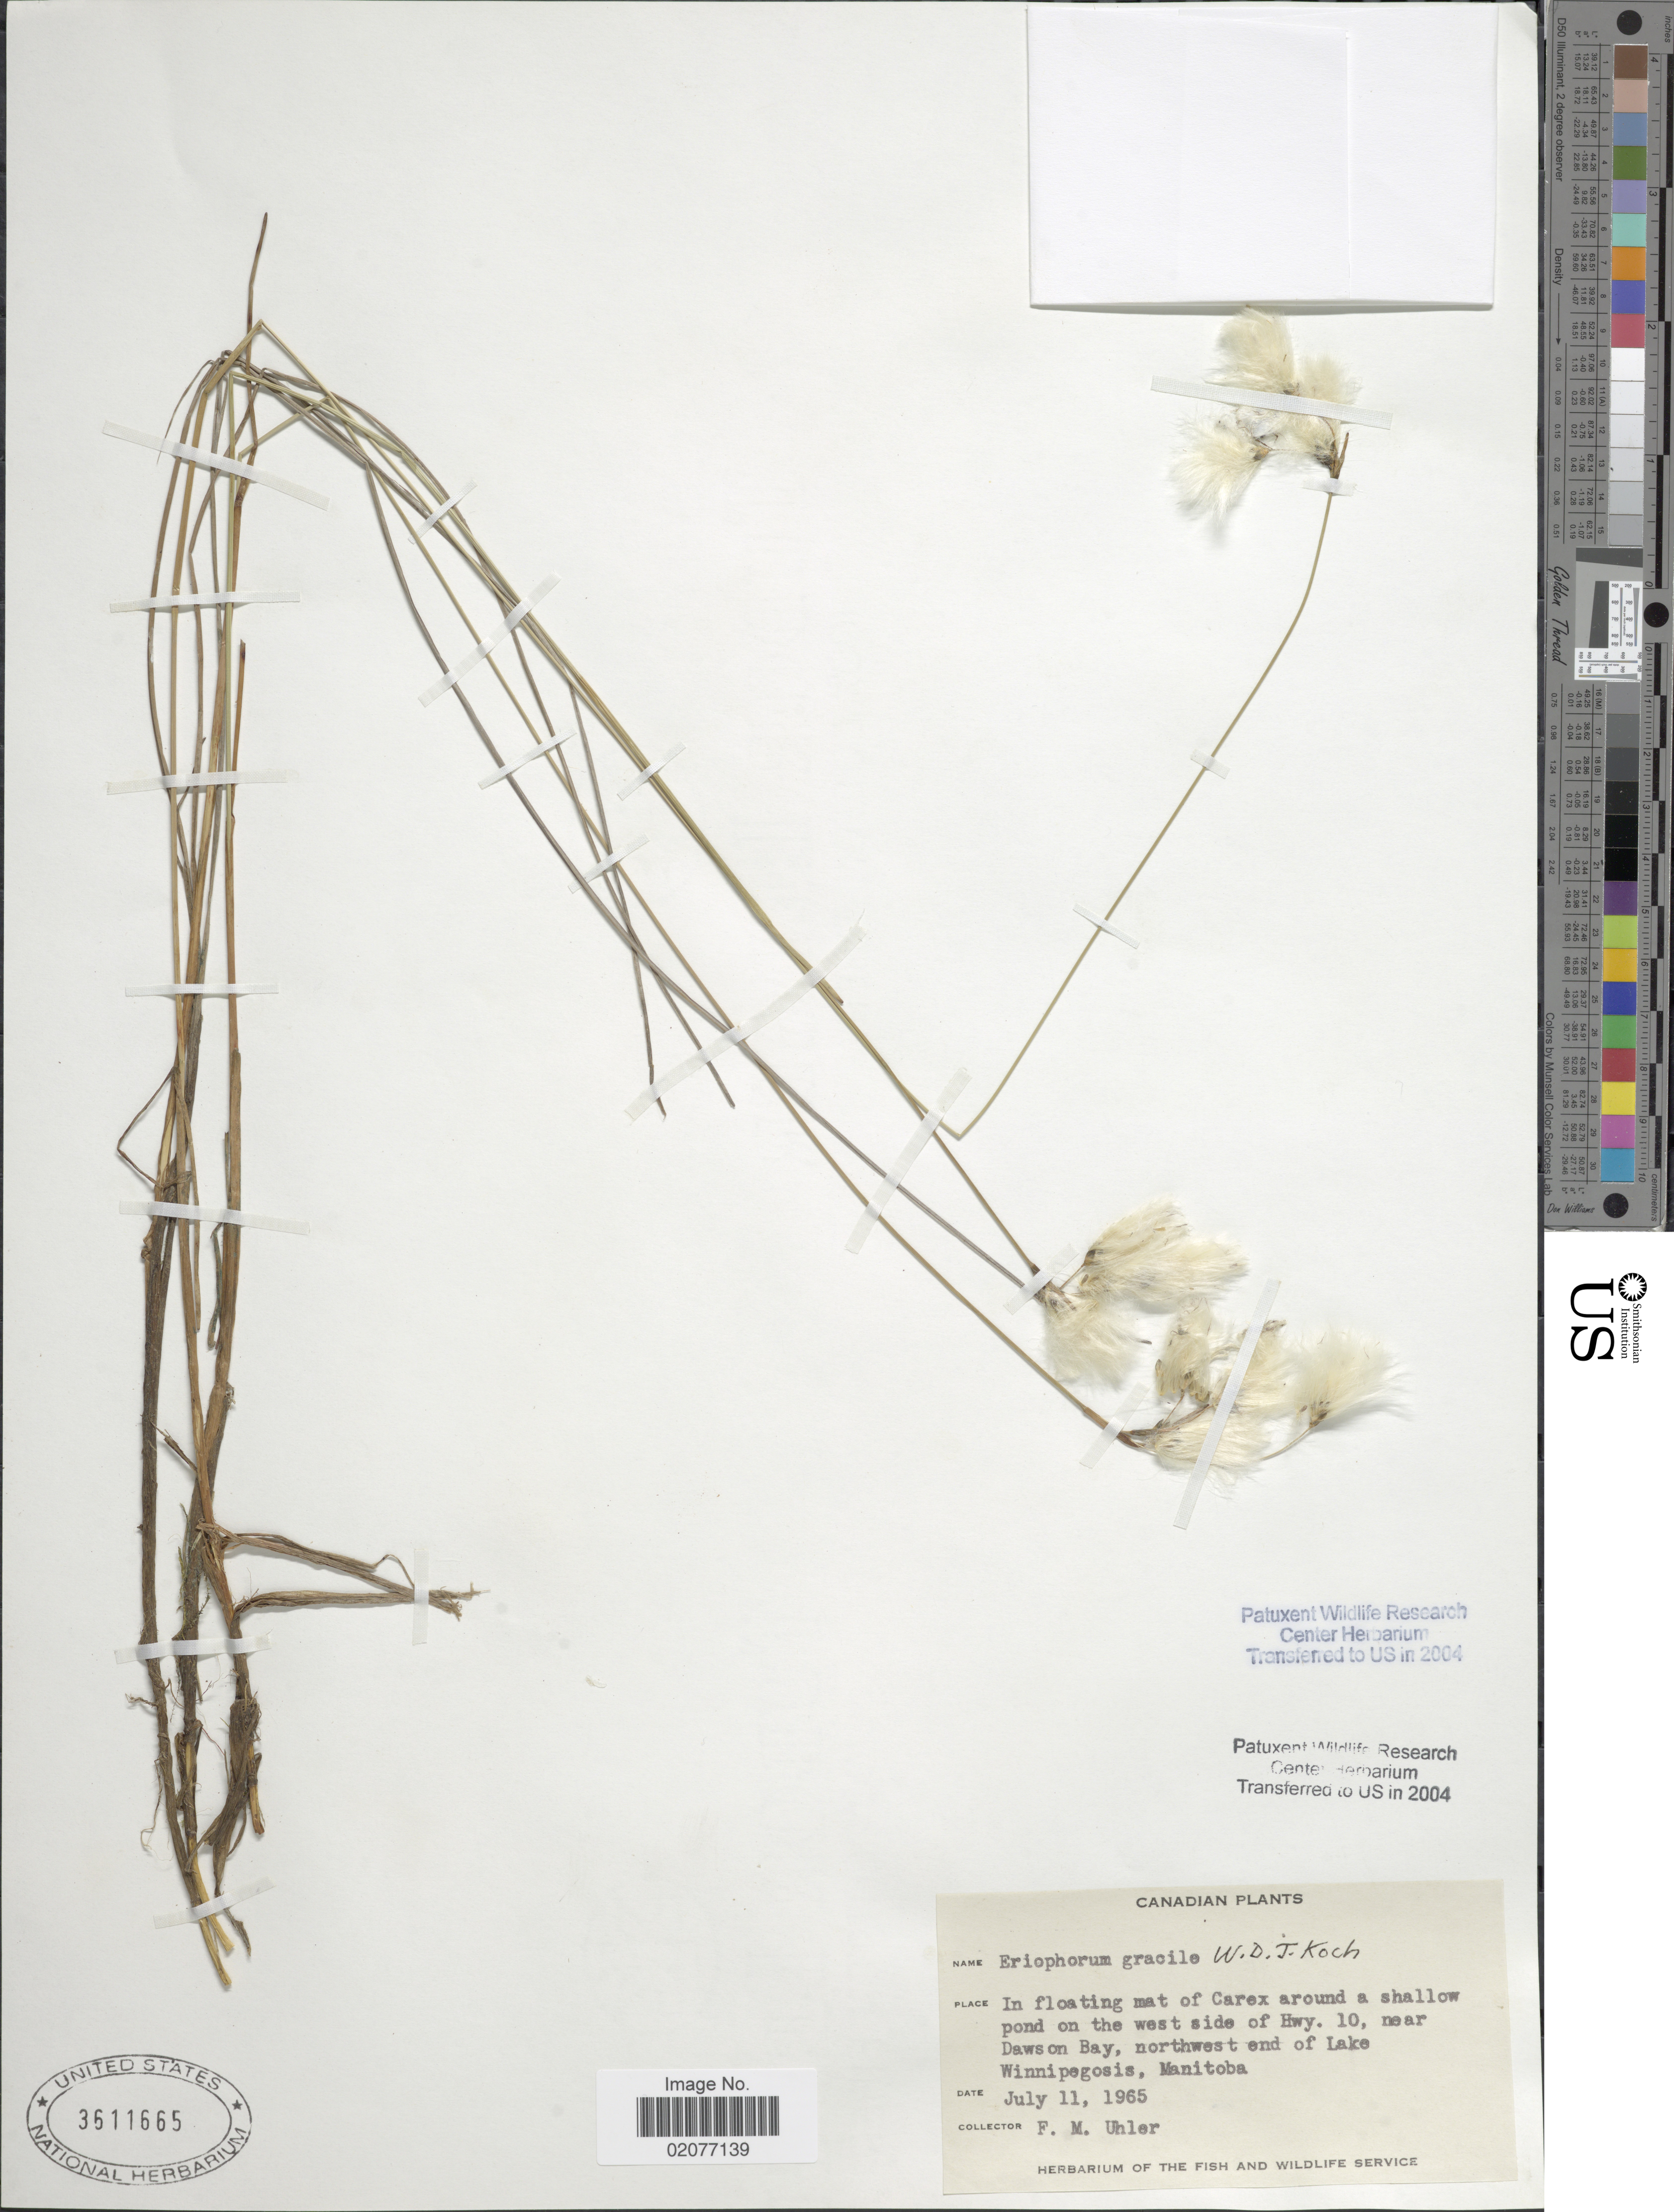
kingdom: Plantae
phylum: Tracheophyta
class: Liliopsida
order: Poales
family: Cyperaceae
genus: Eriophorum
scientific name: Eriophorum gracile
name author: W.D.J. Koch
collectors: F. M. Uhler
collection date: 1965-07-11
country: Canada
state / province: Manitoba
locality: Around a shallow pond on the west side of Hwy.10, near Dawson Bay, northwest end of Lake Winnipegosis.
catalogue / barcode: US 3611665